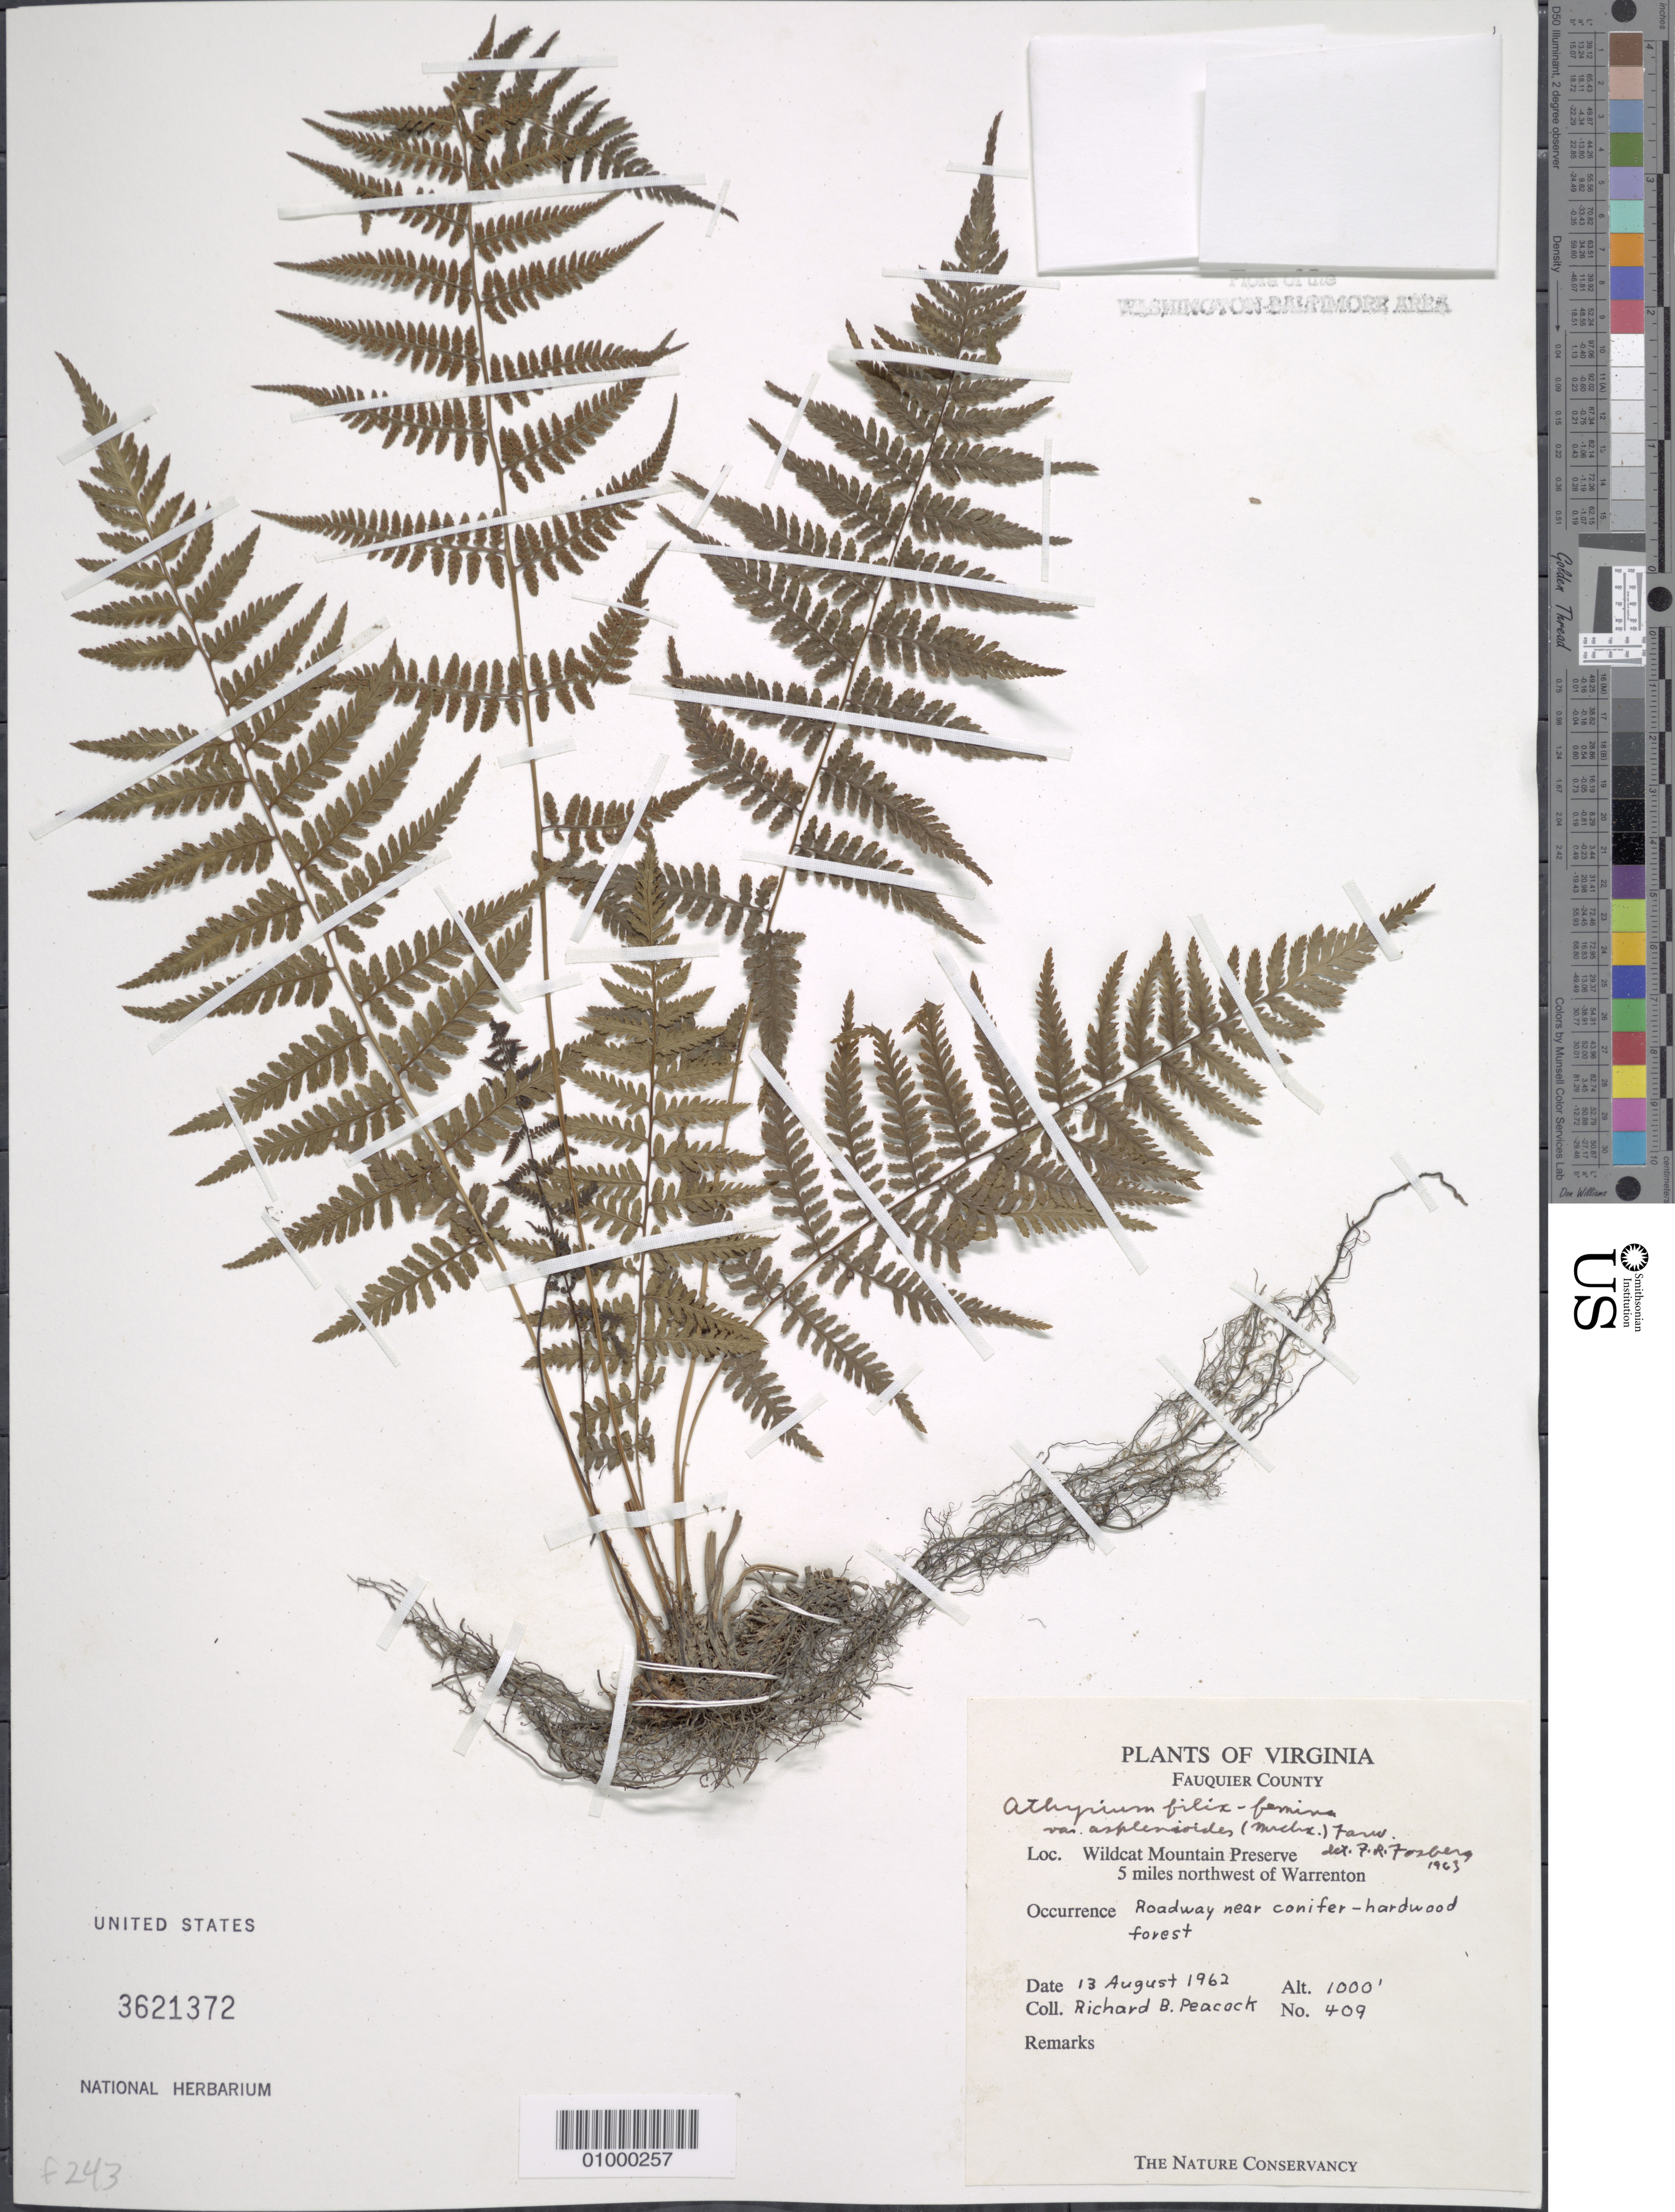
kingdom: Plantae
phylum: Tracheophyta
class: Polypodiopsida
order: Polypodiales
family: Athyriaceae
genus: Athyrium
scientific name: Athyrium filix-femina var. asplenioides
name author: (Michx.) Farw.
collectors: R. Peacock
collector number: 409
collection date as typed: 13 Aug 1962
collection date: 1962-08-13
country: United States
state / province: Virginia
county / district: Fauquier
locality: Wildcat Mountain Preserve, 5 miles NW of Warrenton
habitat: roadway near mixed conifer-hardwood forest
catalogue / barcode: US 3621372